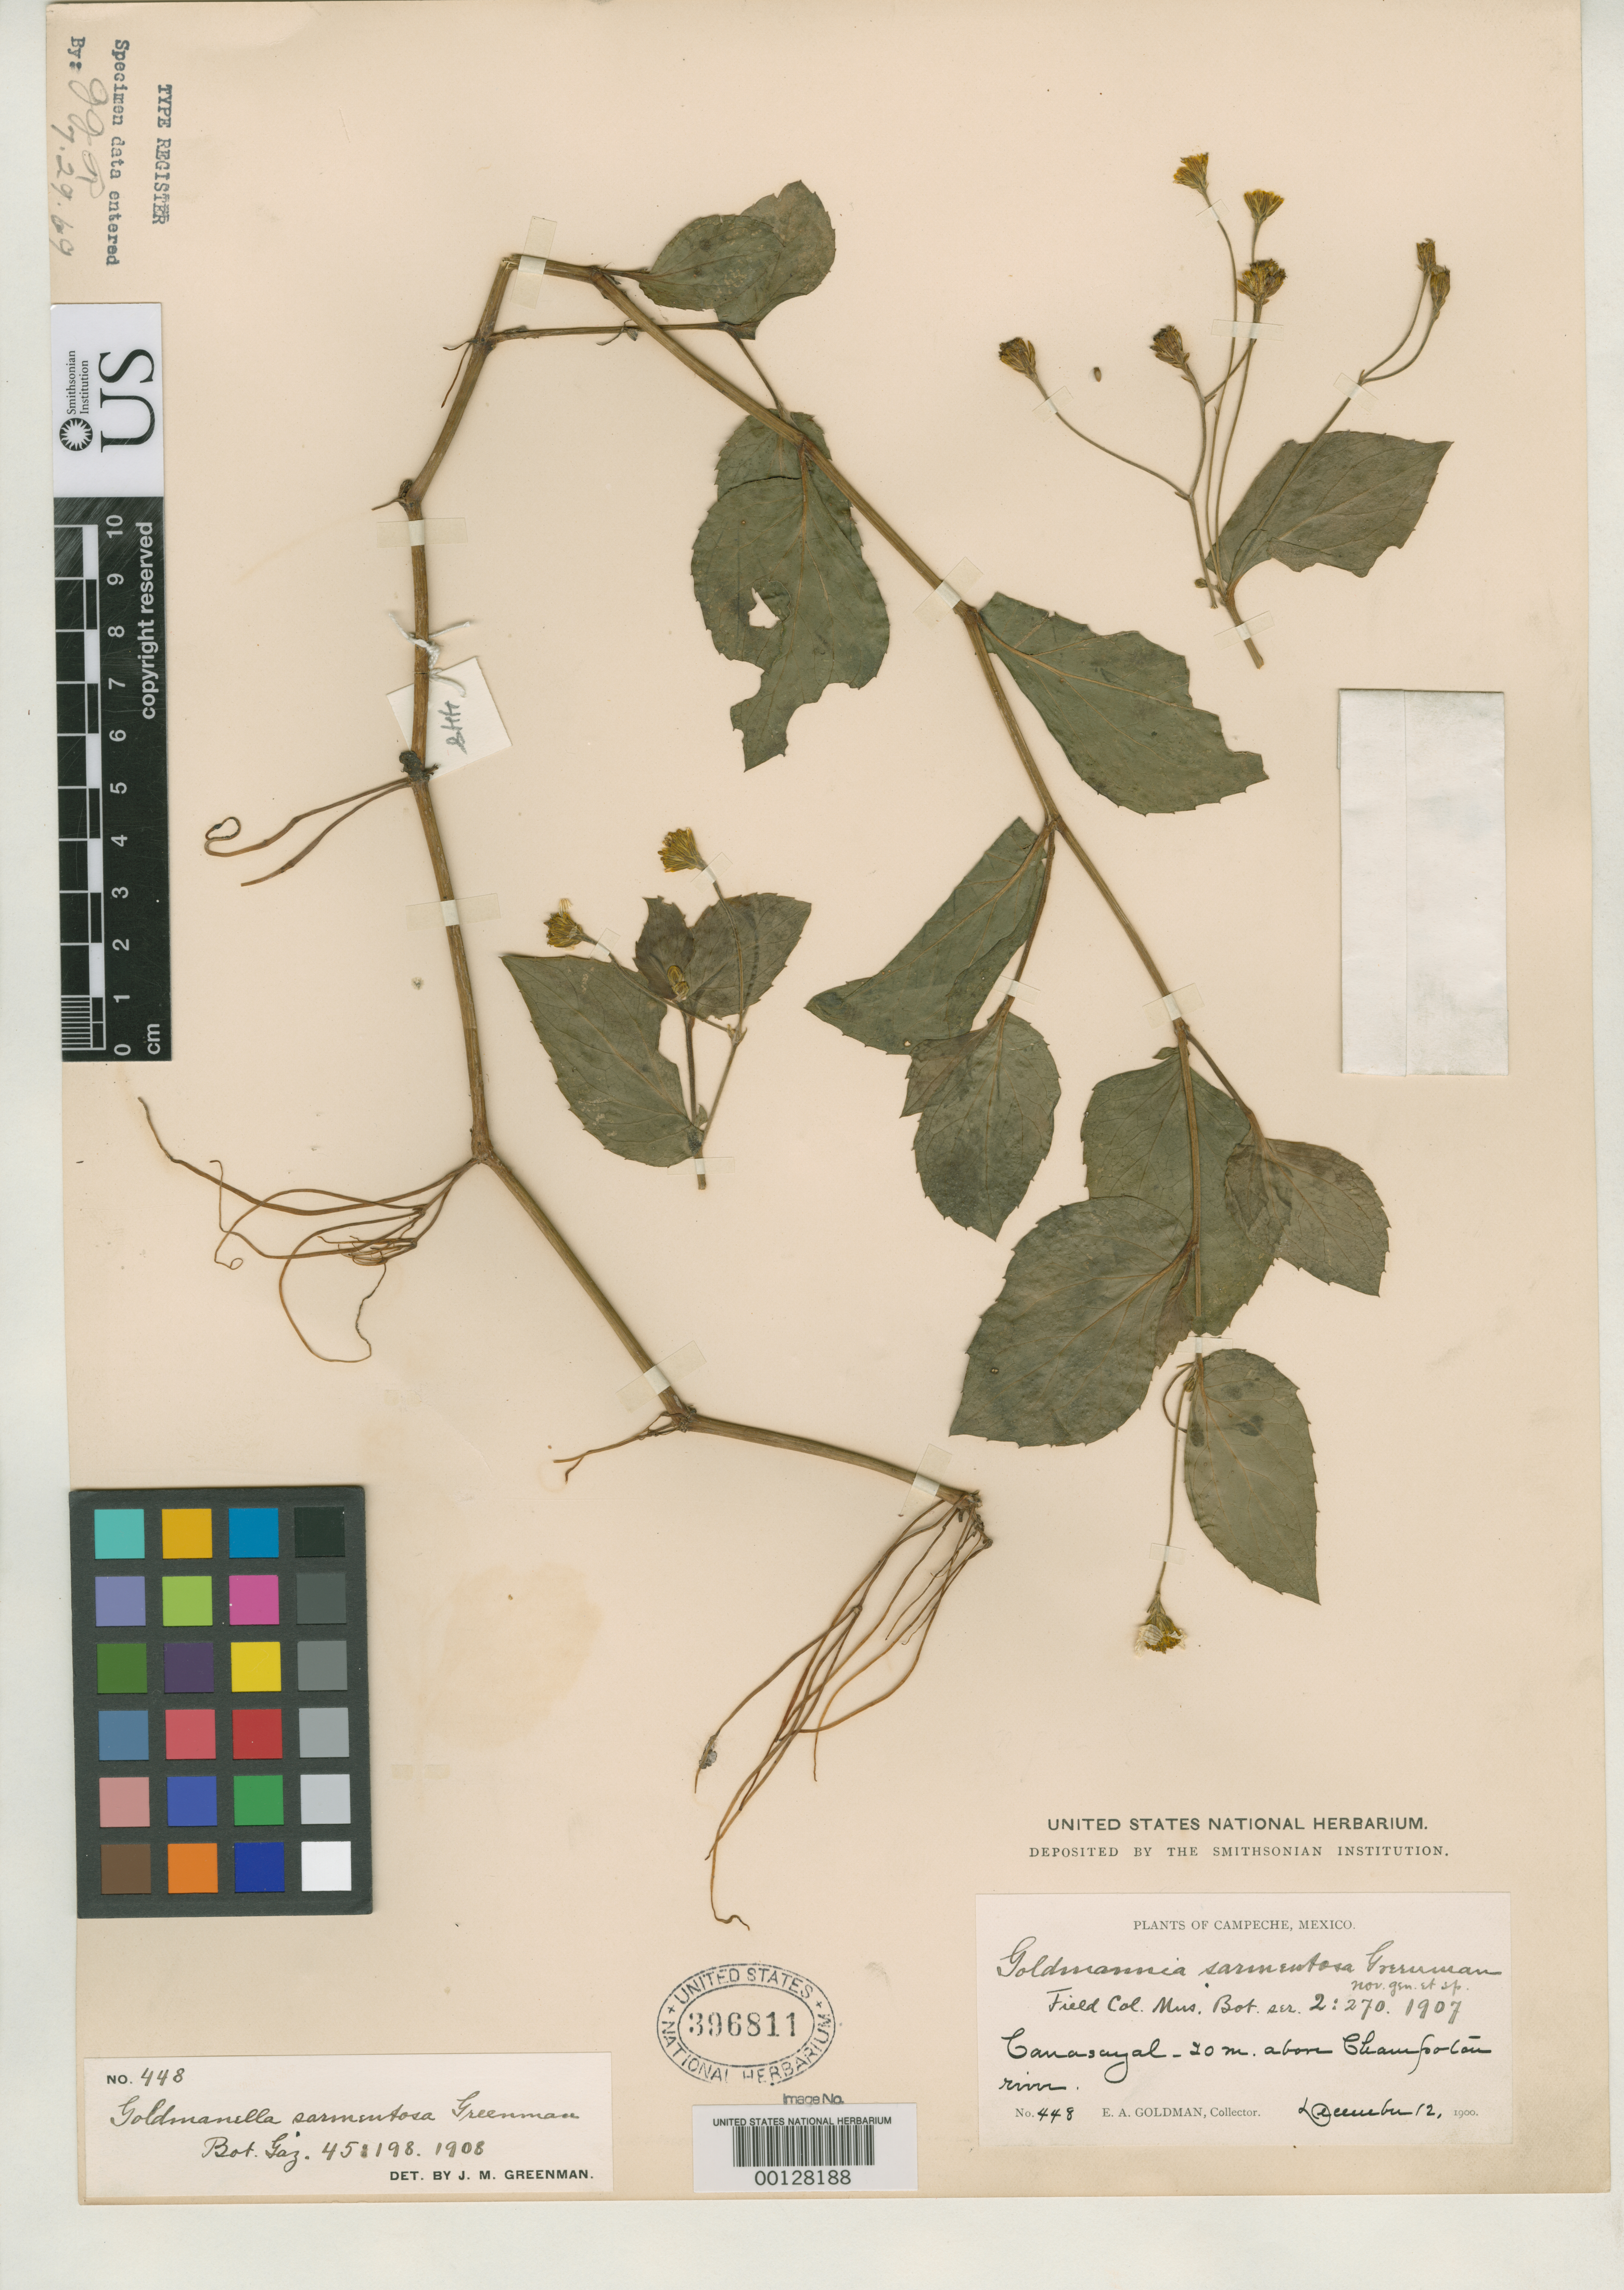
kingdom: Plantae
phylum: Tracheophyta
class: Magnoliopsida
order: Asterales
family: Asteraceae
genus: Goldmania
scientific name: Goldmania sarmentosa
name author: Greenm.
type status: Type Collection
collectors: E. A. Goldman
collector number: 448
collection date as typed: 12 Dec 1900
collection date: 1900-12-12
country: Mexico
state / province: Campeche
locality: Canasayal, 12. 5 km above Champotan River.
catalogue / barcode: US 396811